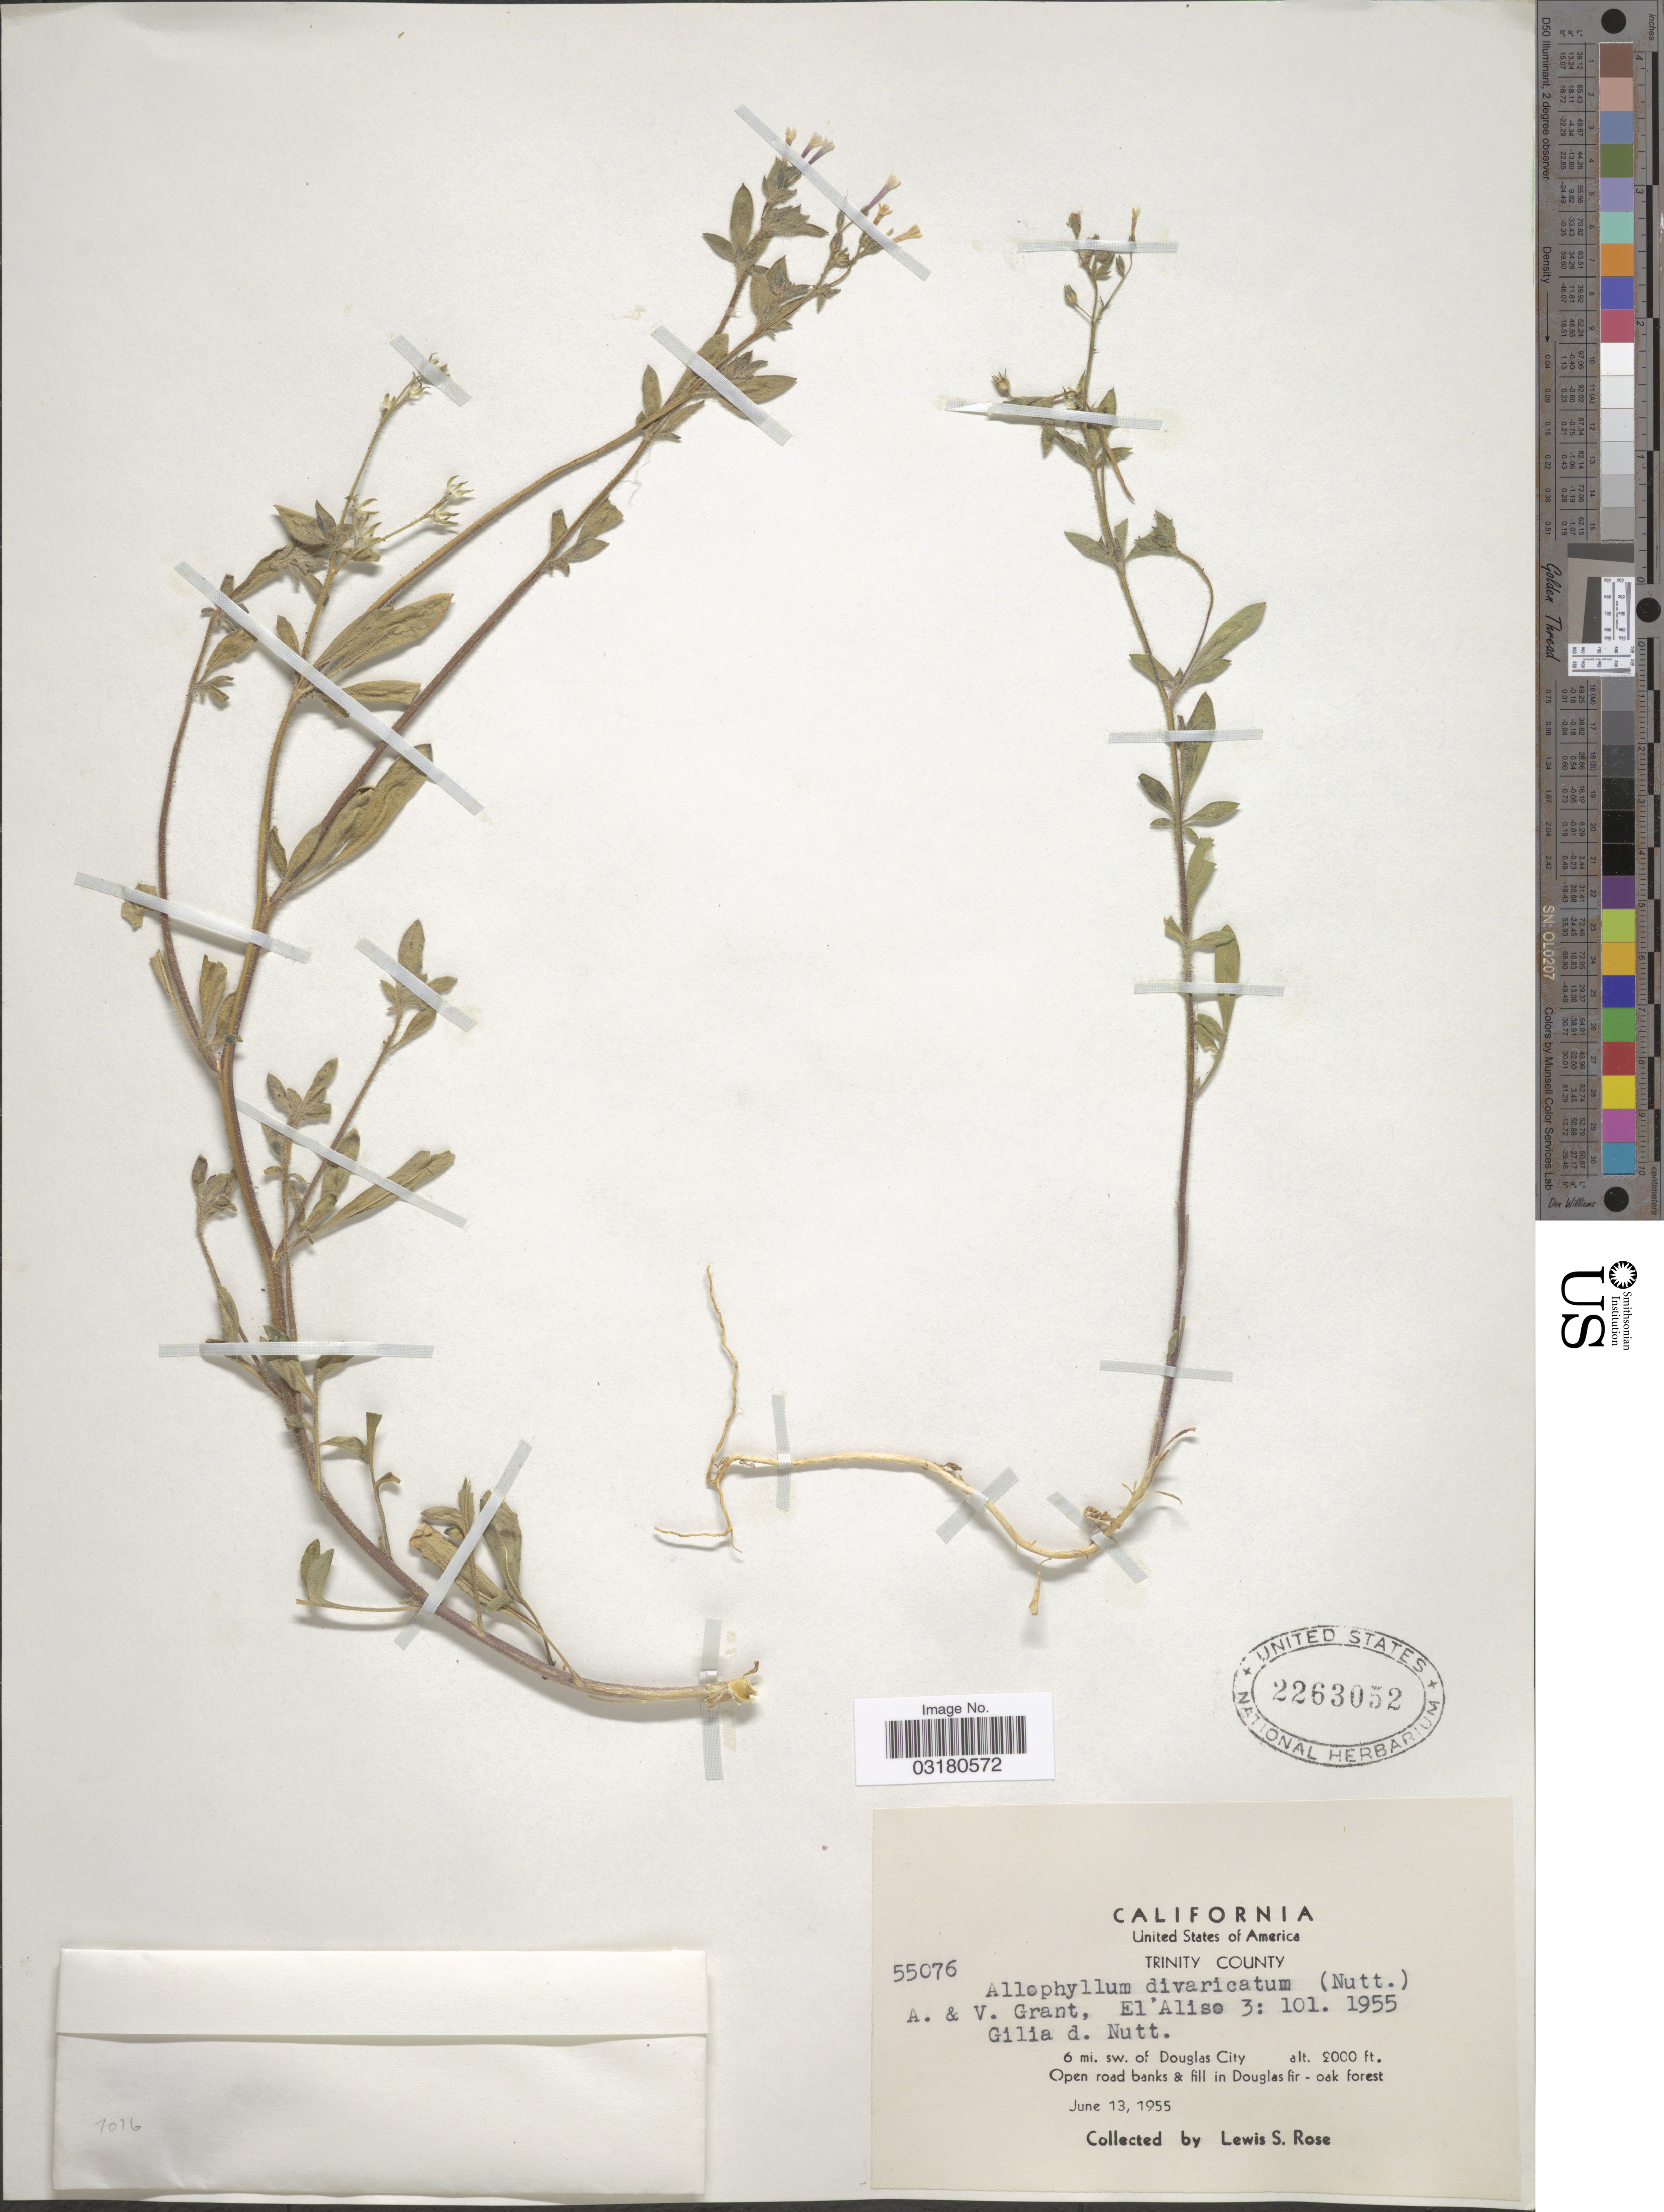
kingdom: Plantae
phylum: Tracheophyta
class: Magnoliopsida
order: Ericales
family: Polemoniaceae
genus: Allophyllum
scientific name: Allophyllum divaricatum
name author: (Nutt.) A.D. Grant & V.E. Grant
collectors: L. S. Rose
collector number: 55076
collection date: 1955-06-13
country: United States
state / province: California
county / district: Trinity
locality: Trinity County. 6 mi. sw. of Douglas City. Open road banks & fill in Douglas fir - oak forest.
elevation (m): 610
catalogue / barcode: US 2263052